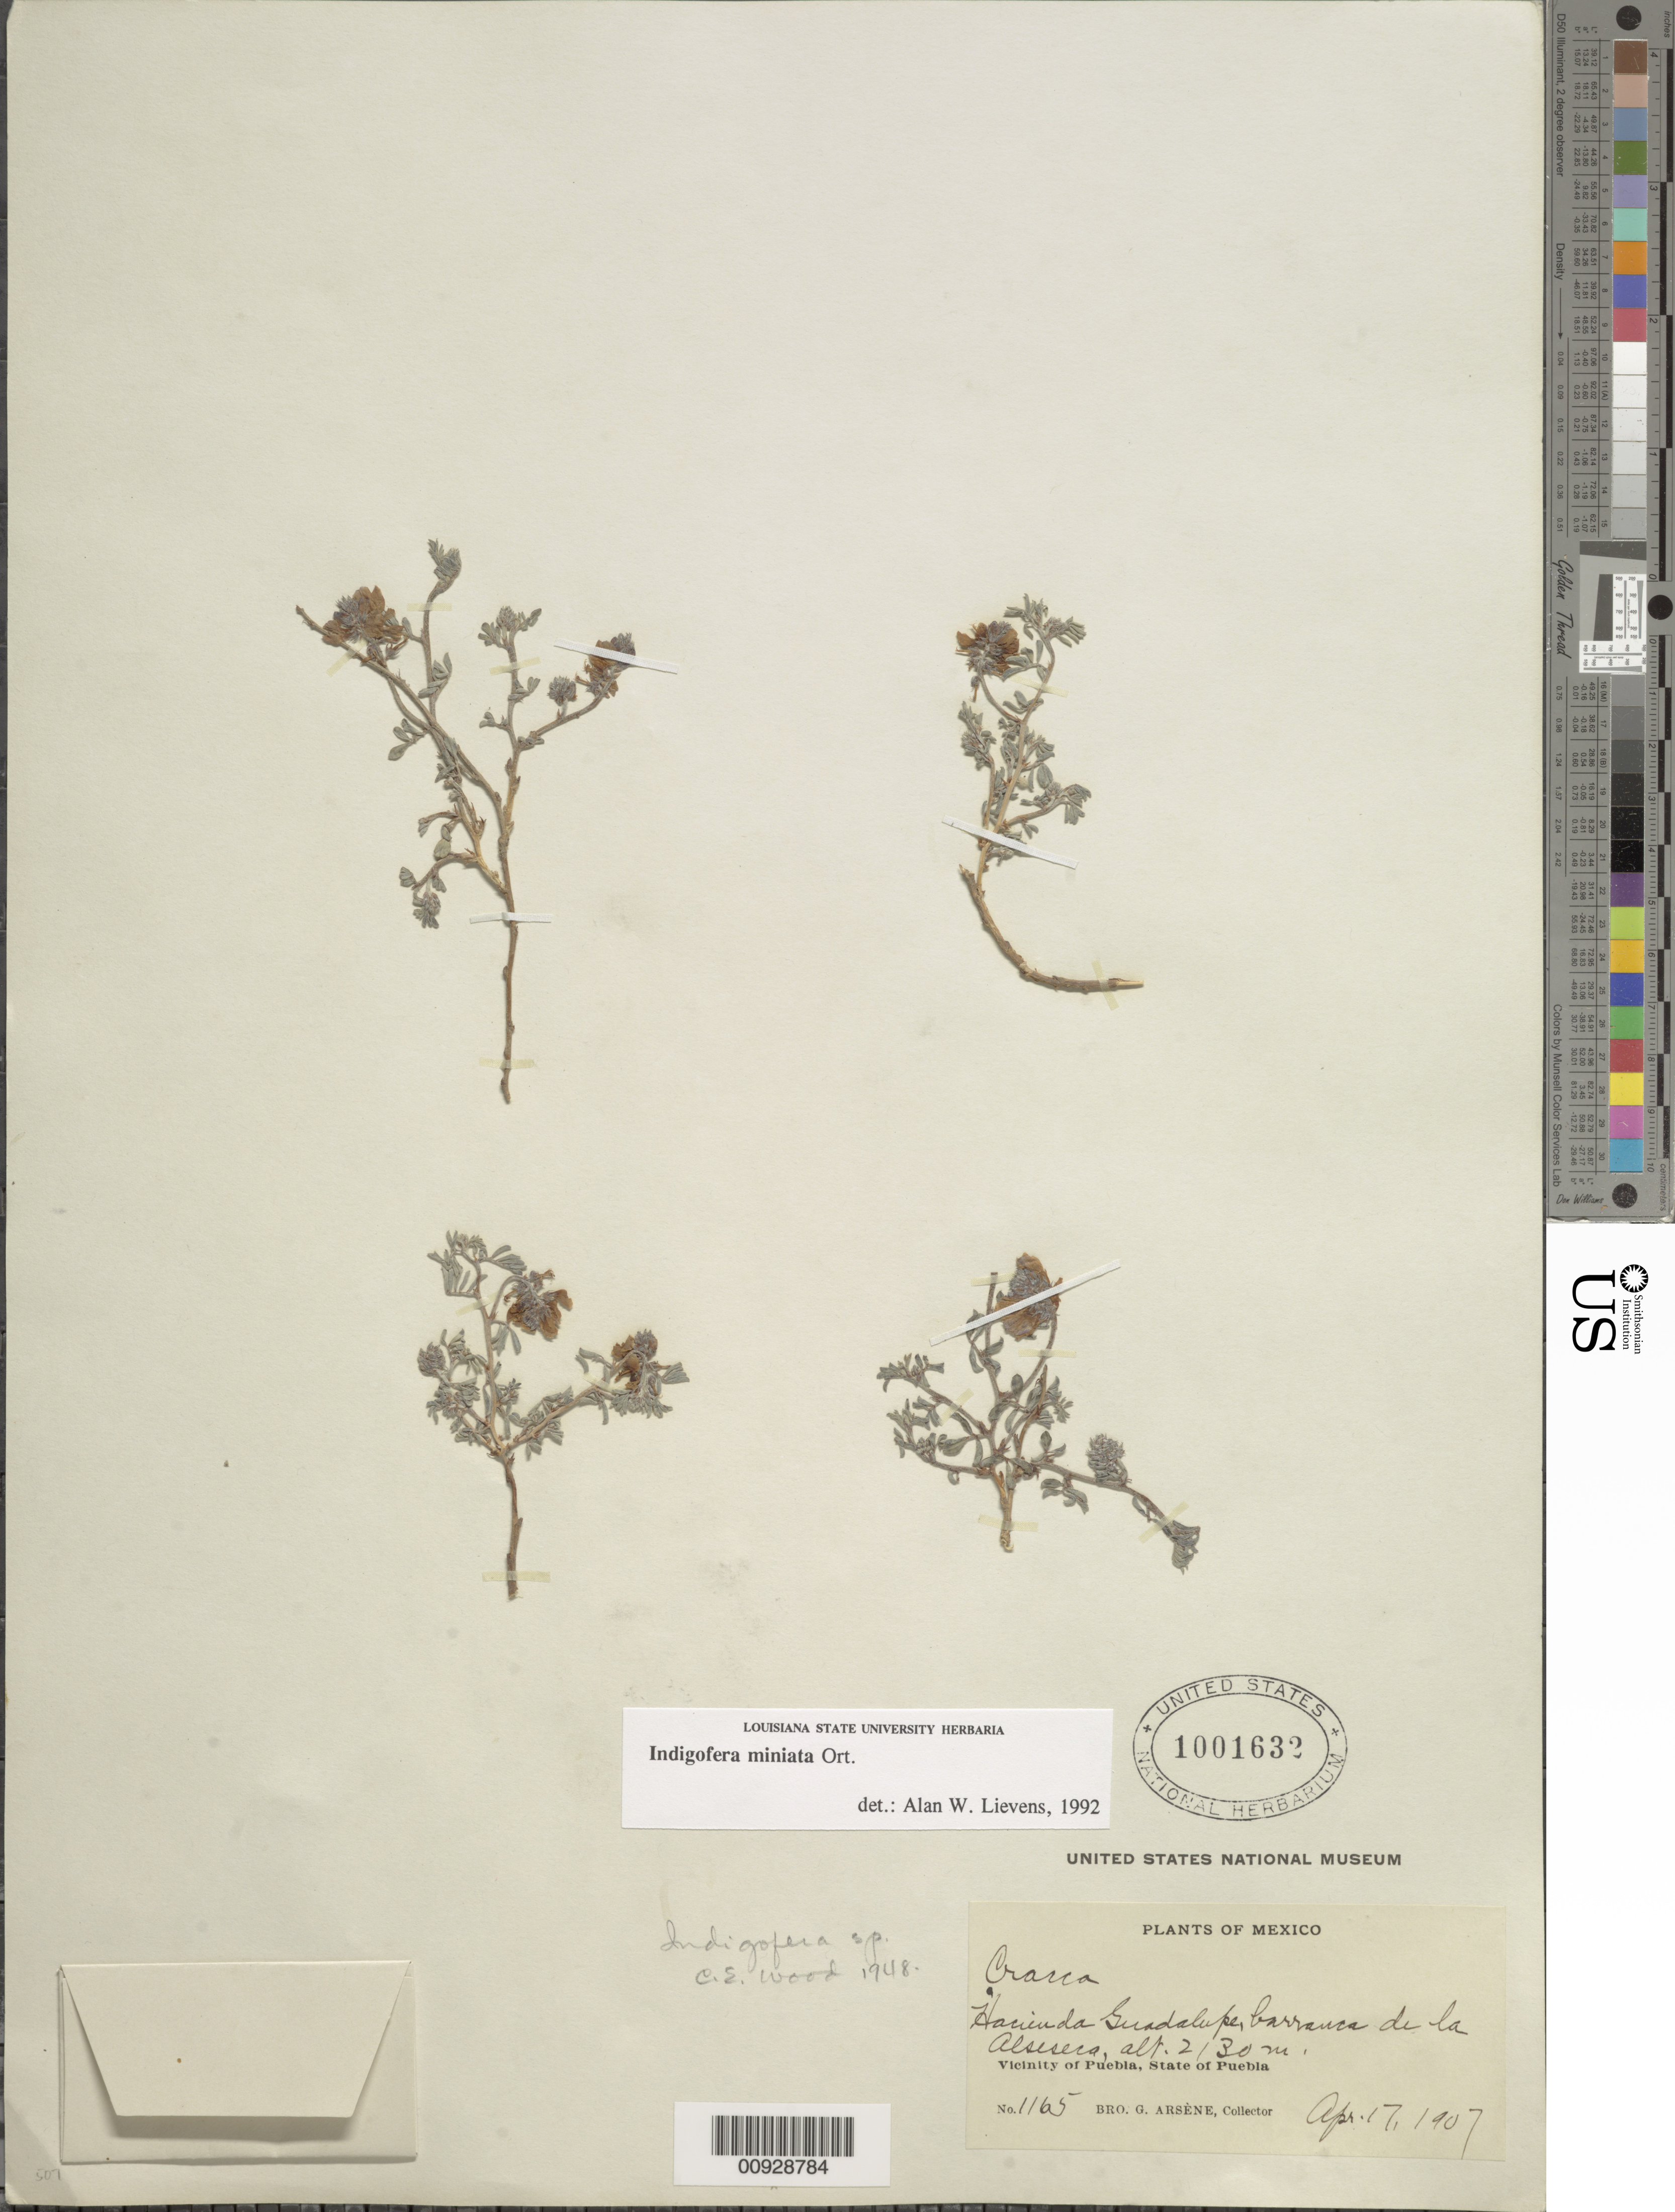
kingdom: Plantae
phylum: Tracheophyta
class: Magnoliopsida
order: Fabales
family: Fabaceae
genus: Indigofera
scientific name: Indigofera miniata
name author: Orteg.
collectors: Bro. G. Arsène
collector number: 1165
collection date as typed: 17 Apr 1907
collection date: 1907-04-17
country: Mexico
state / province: Puebla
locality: Hacienda Guadalupe, barranca de la Alseseca. Vicinity of Puebla, State of Puebla.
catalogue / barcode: US 1001632